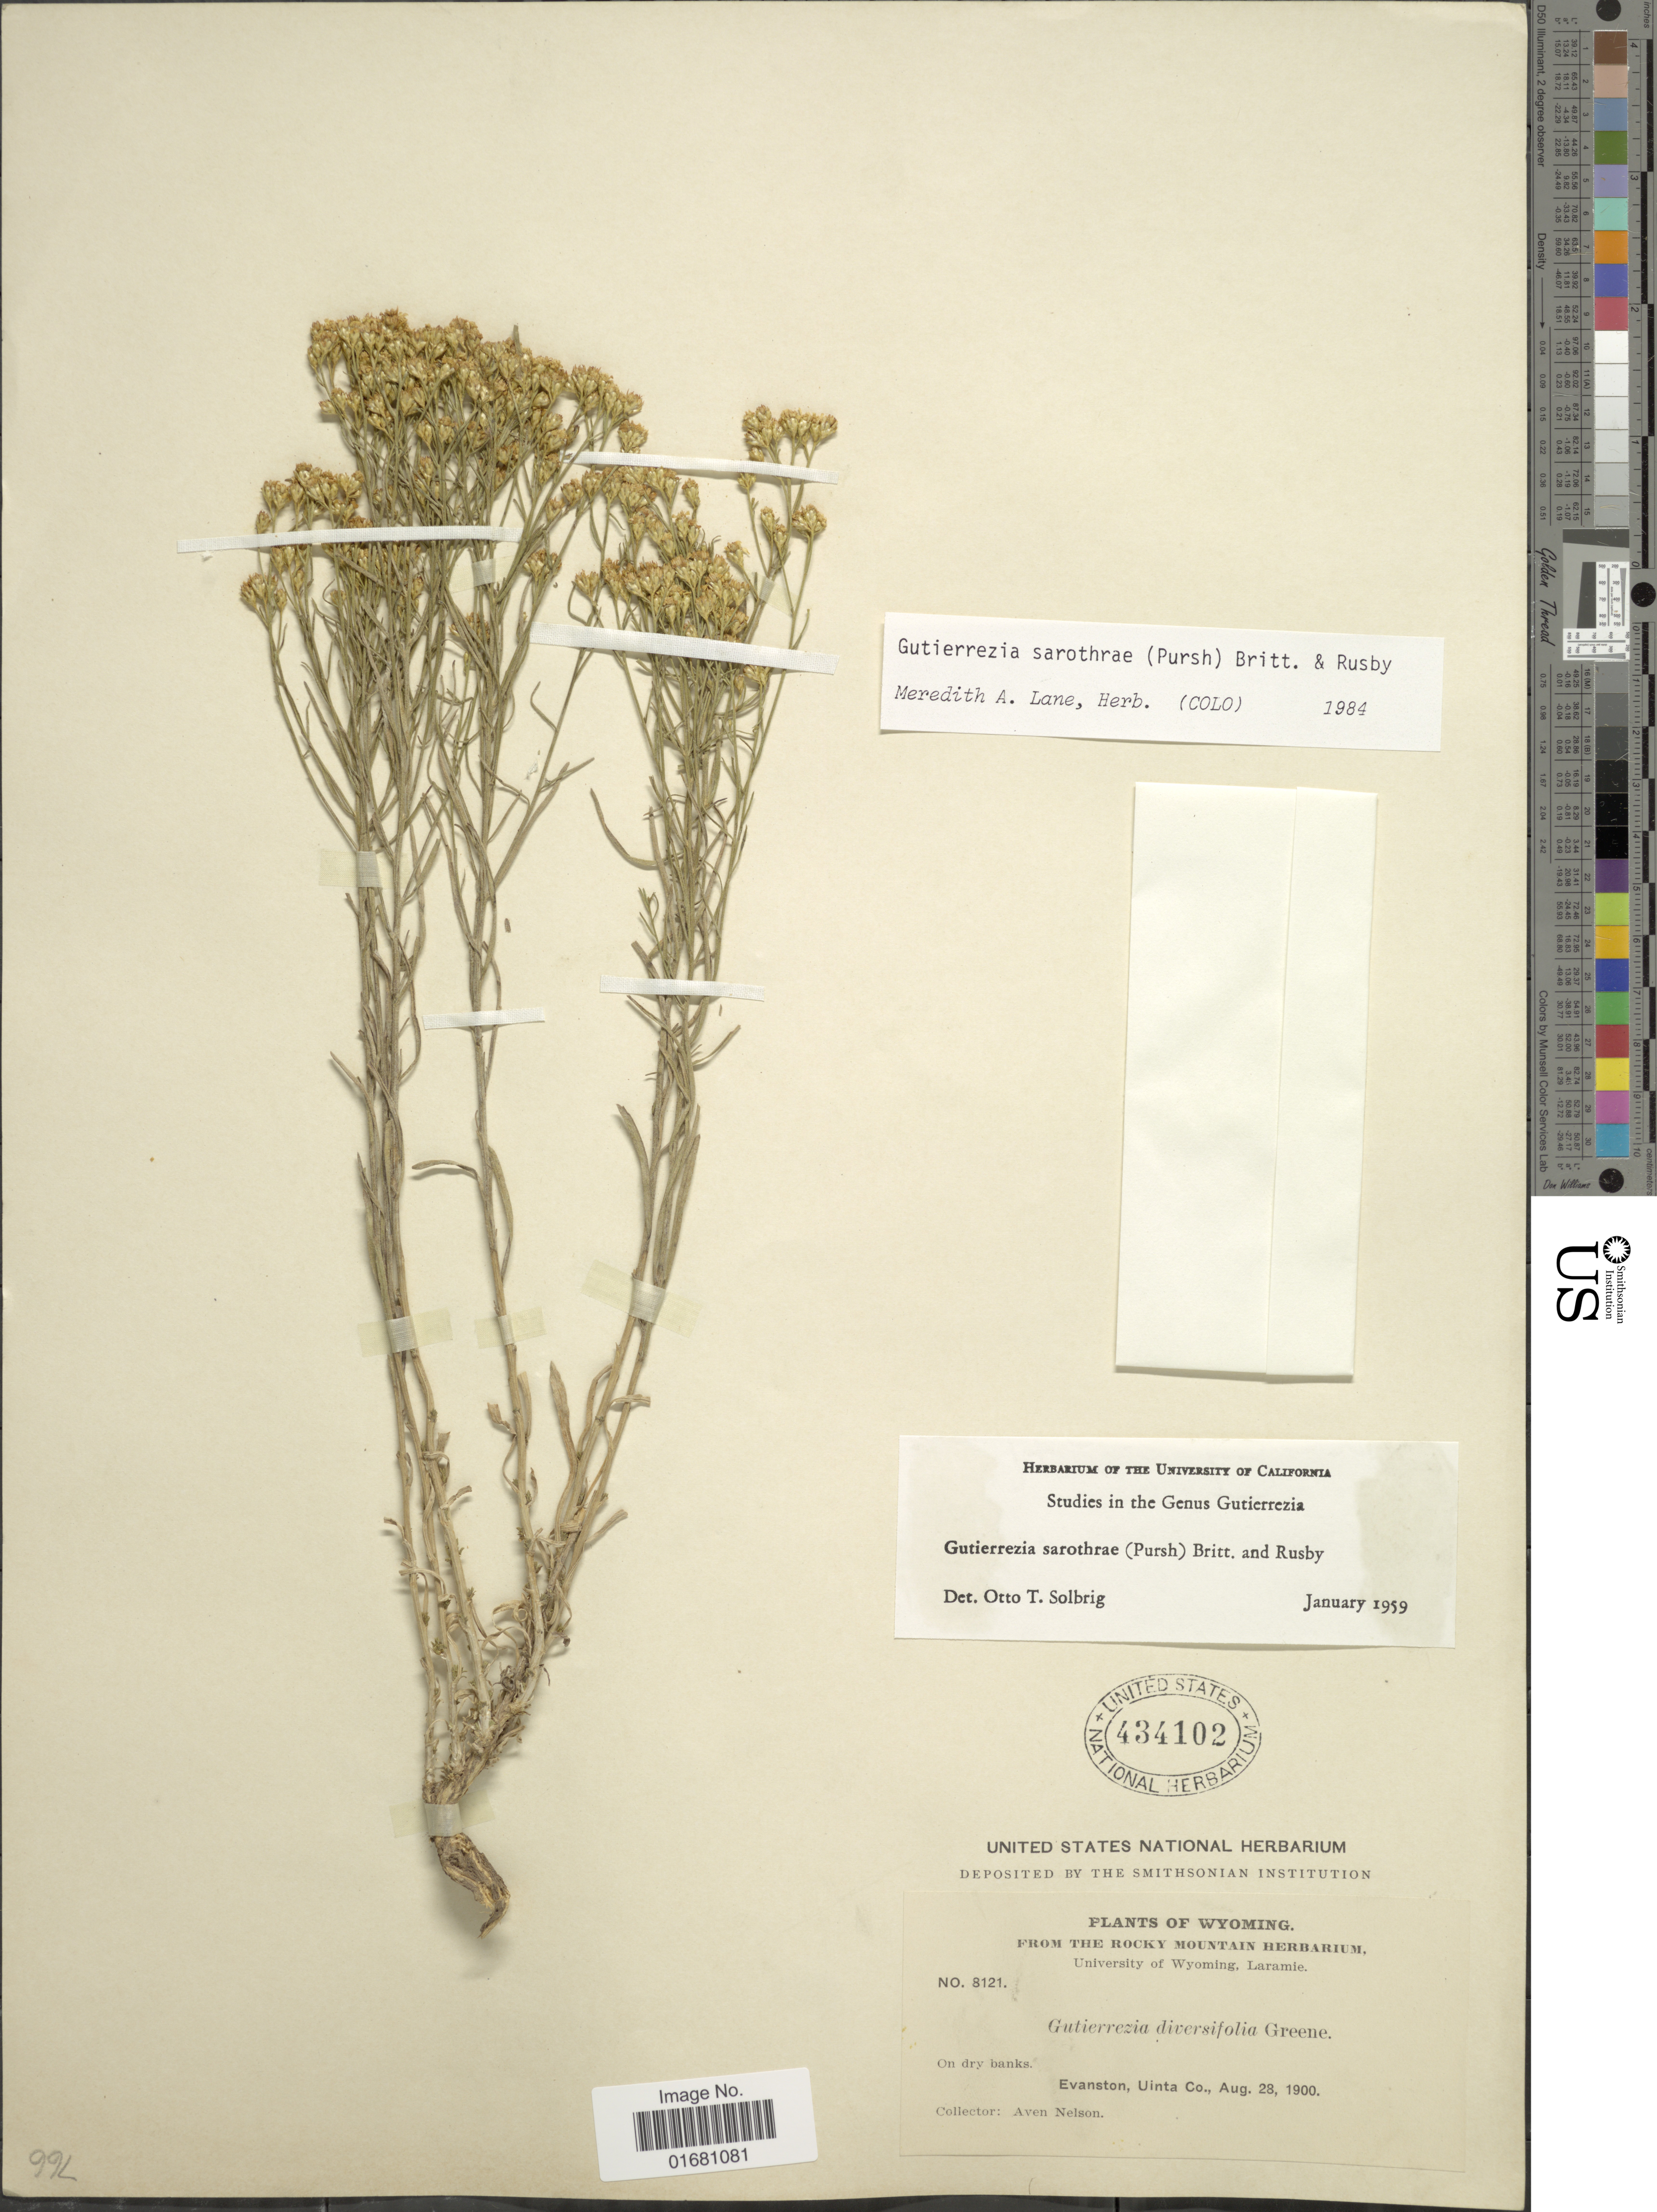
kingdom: Plantae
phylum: Tracheophyta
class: Magnoliopsida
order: Asterales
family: Asteraceae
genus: Gutierrezia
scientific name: Gutierrezia sarothrae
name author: (Pursh) Britton & Rusby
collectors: A. Nelson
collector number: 8121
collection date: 1900-08-28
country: United States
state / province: Wyoming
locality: On dry banks, Evanston, Uinta Co.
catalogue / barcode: US 434102